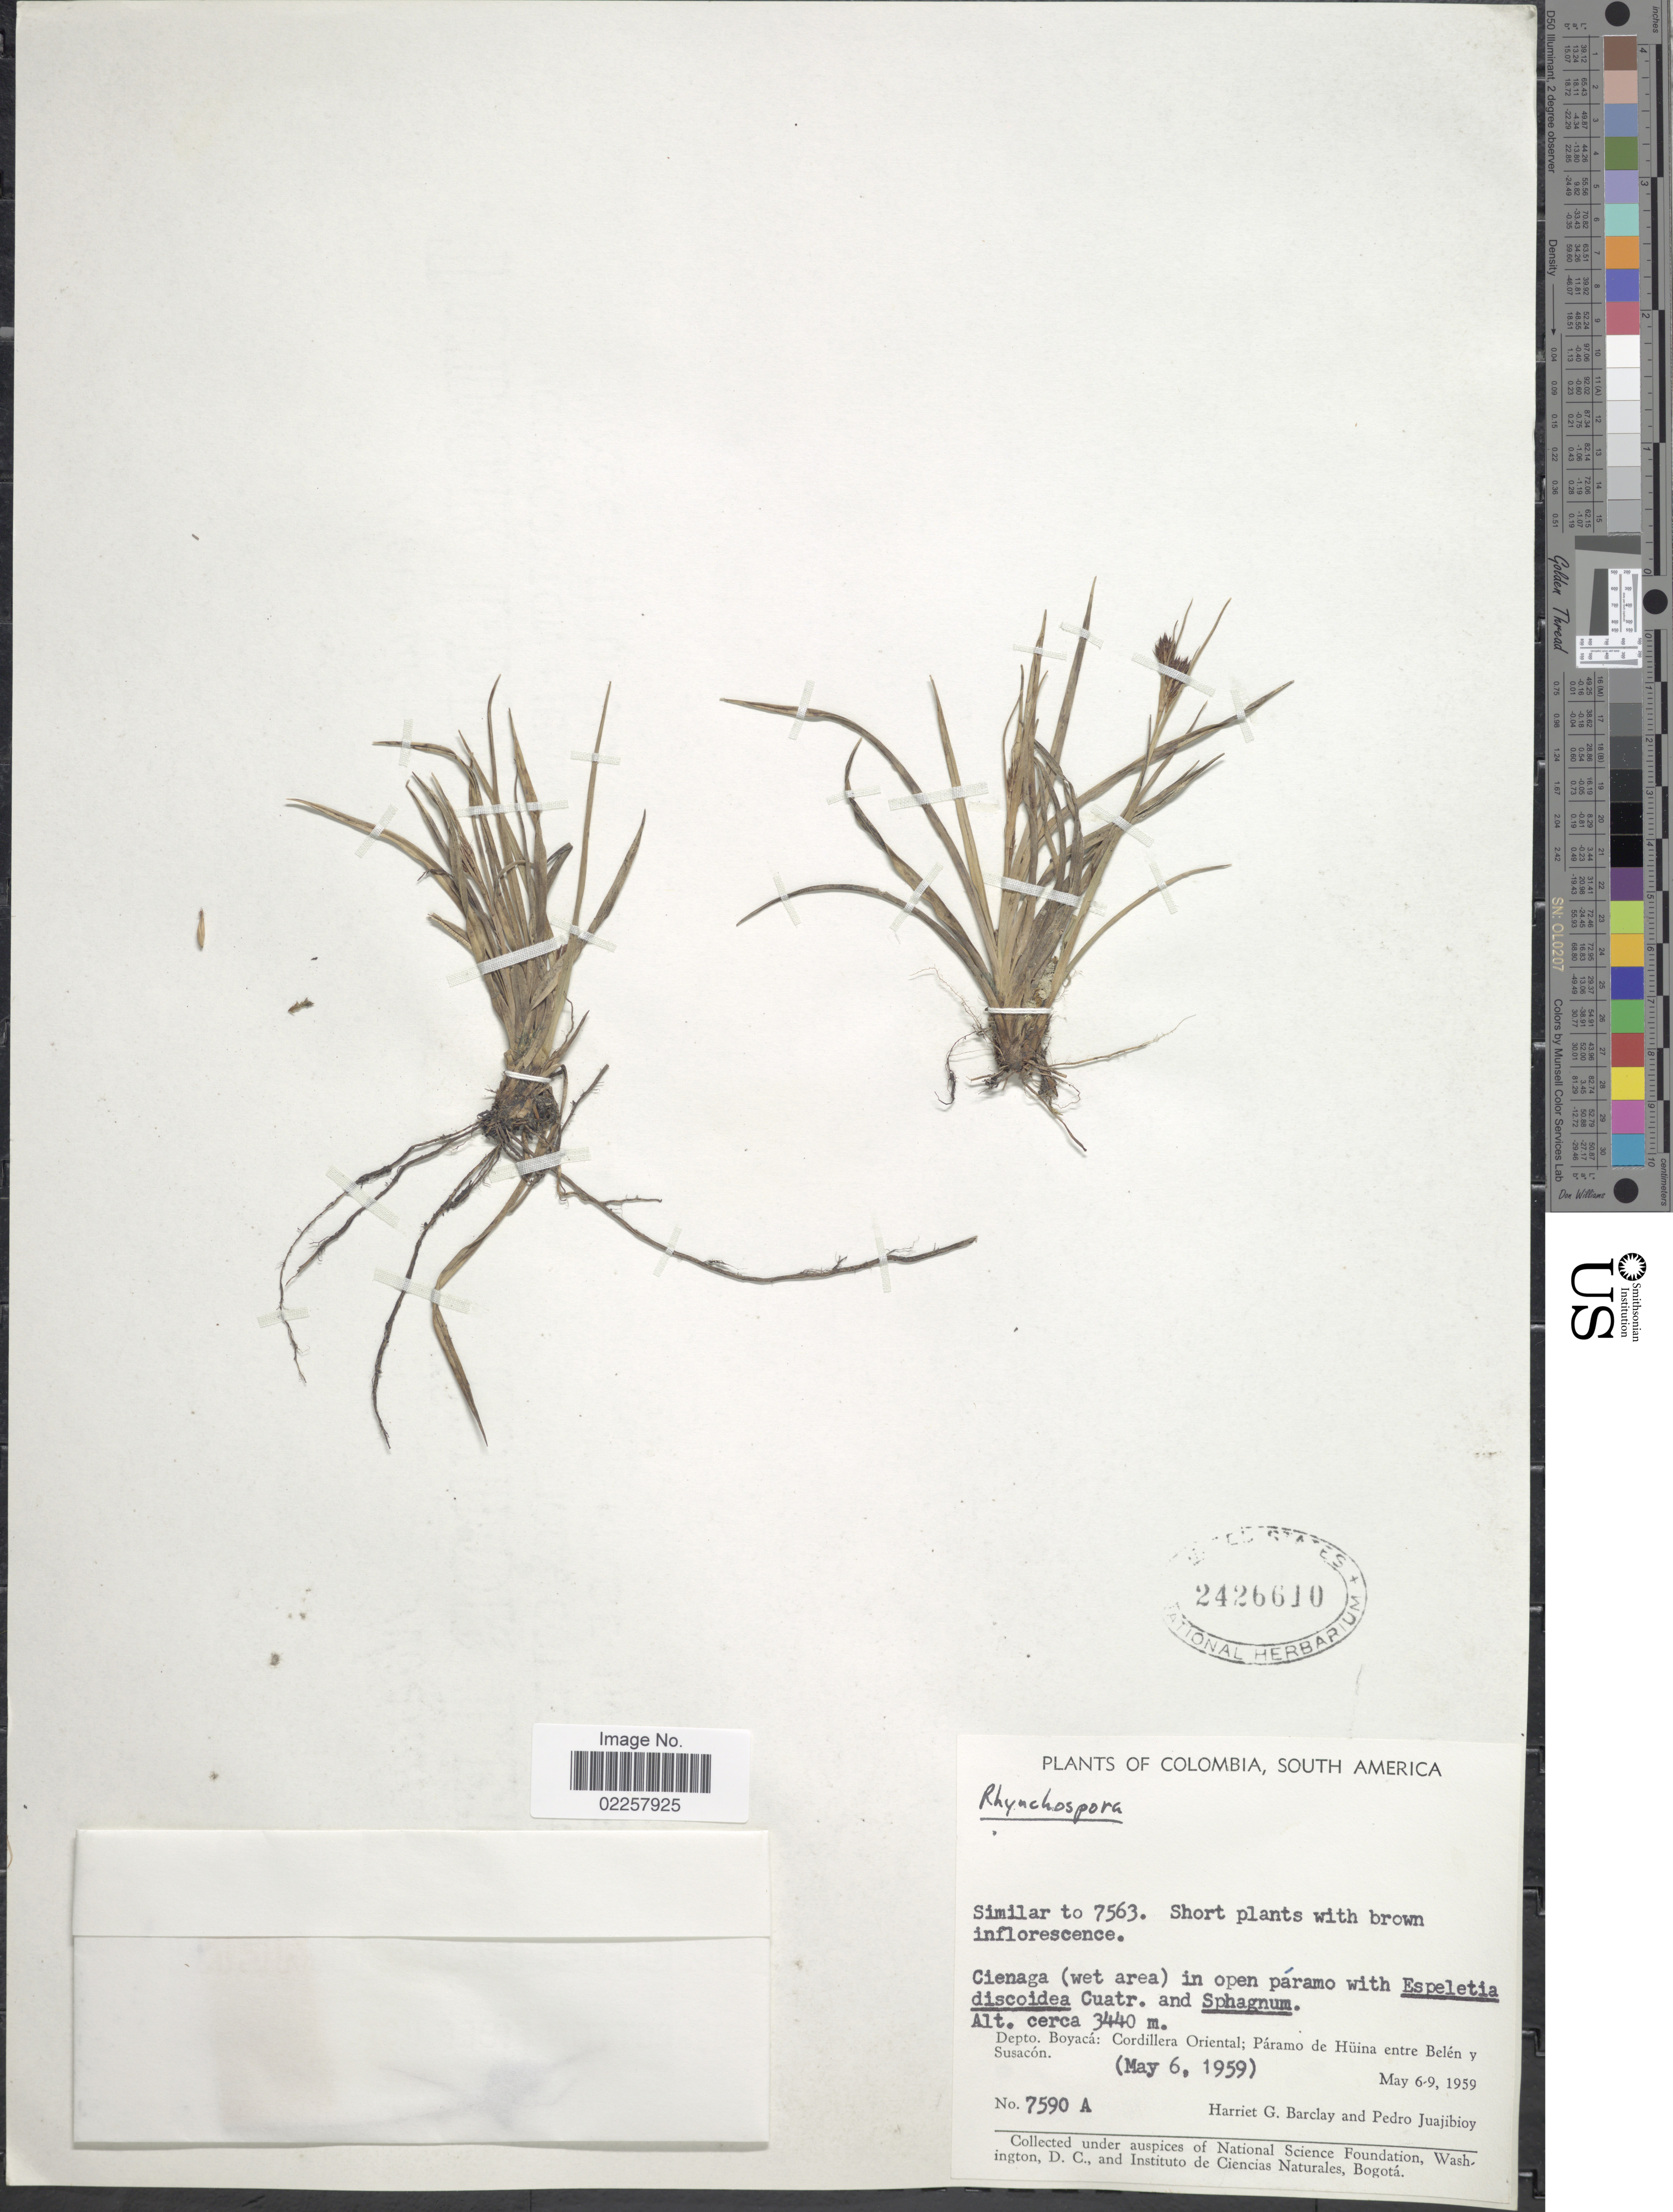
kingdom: Plantae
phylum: Tracheophyta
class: Liliopsida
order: Poales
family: Cyperaceae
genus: Rhynchospora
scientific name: Rhynchospora sp.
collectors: H. G. Barclay & P. Juajibioy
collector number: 7590 A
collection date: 1959-05-06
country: Colombia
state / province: Boyacá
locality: Depto. Boyaca: Cordillera Oriental: Paramo de Huina entre Belen y Susacon, Similar to 7563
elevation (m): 3440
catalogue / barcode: US 2426610